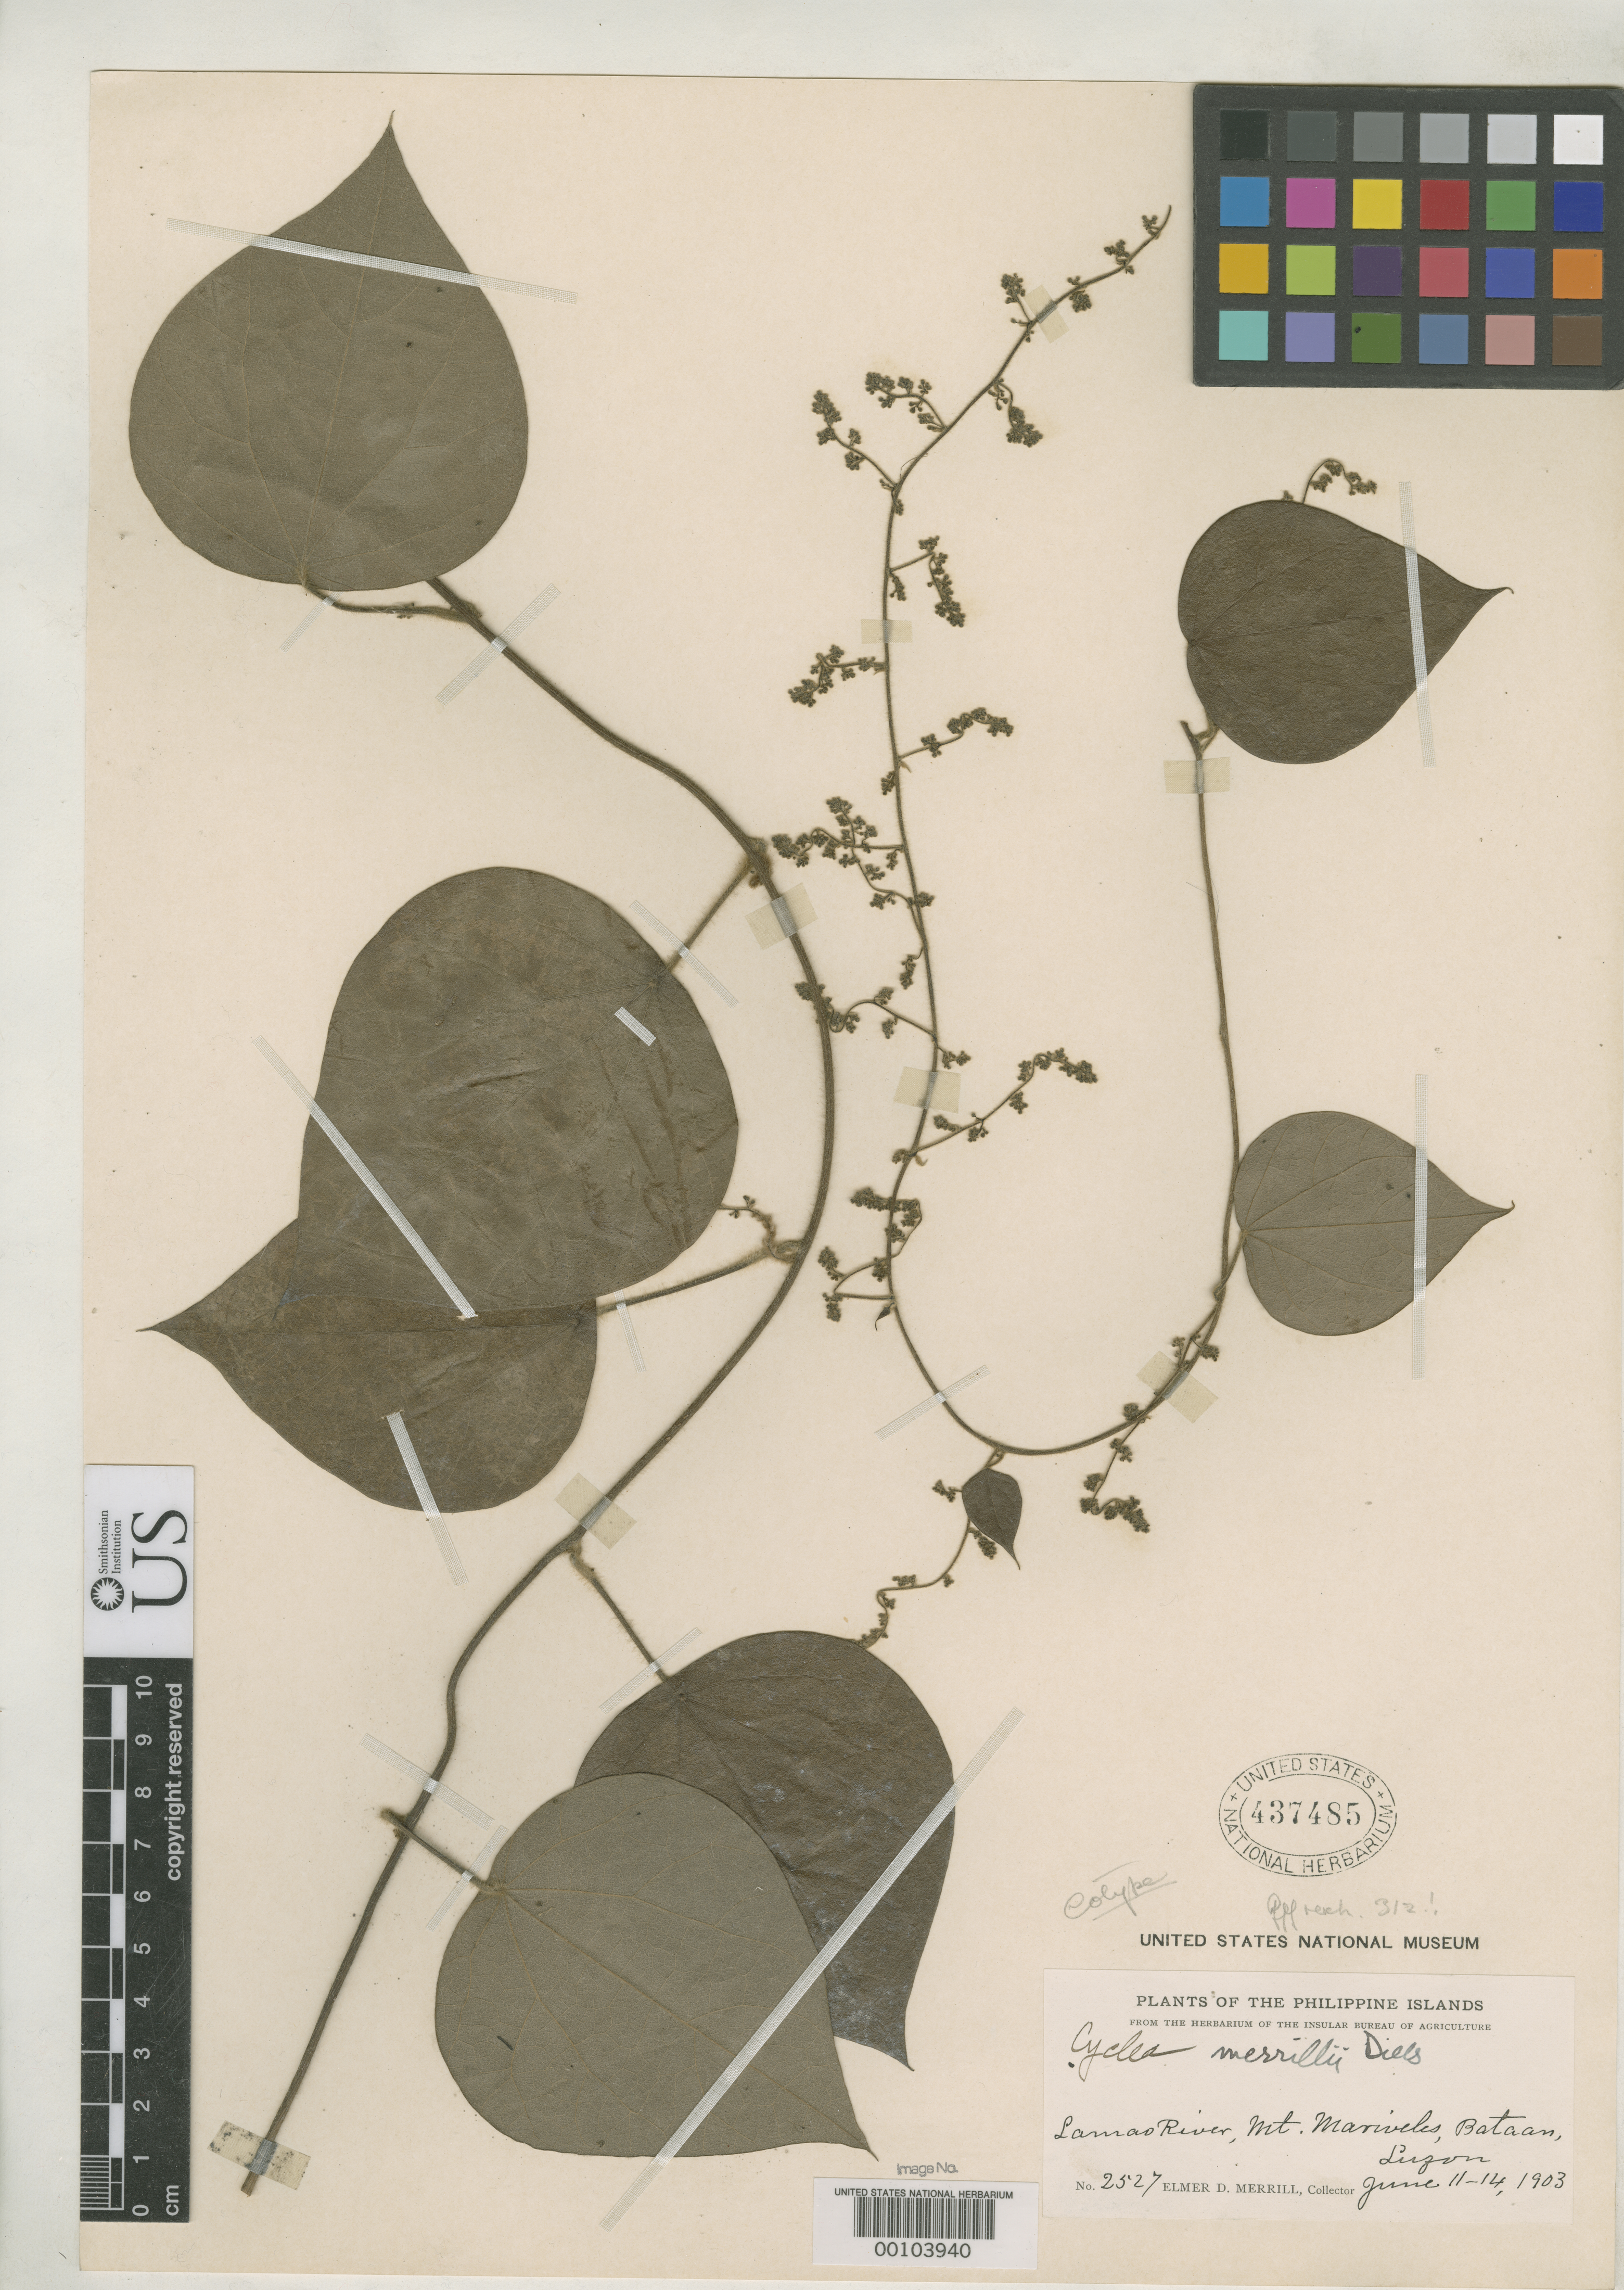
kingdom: Plantae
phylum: Tracheophyta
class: Magnoliopsida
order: Ranunculales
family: Menispermaceae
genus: Cyclea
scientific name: Cyclea merrillii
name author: Diels in Engl.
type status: Isotype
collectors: E. D. Merrill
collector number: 2527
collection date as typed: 11 Jun 1903 to 14 Jun 1903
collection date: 1903-06-11/1903-06-14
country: Philippines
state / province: Central Luzon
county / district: Bataan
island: Luzon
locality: Lamao River, Mt Mariveles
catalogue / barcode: US 437485